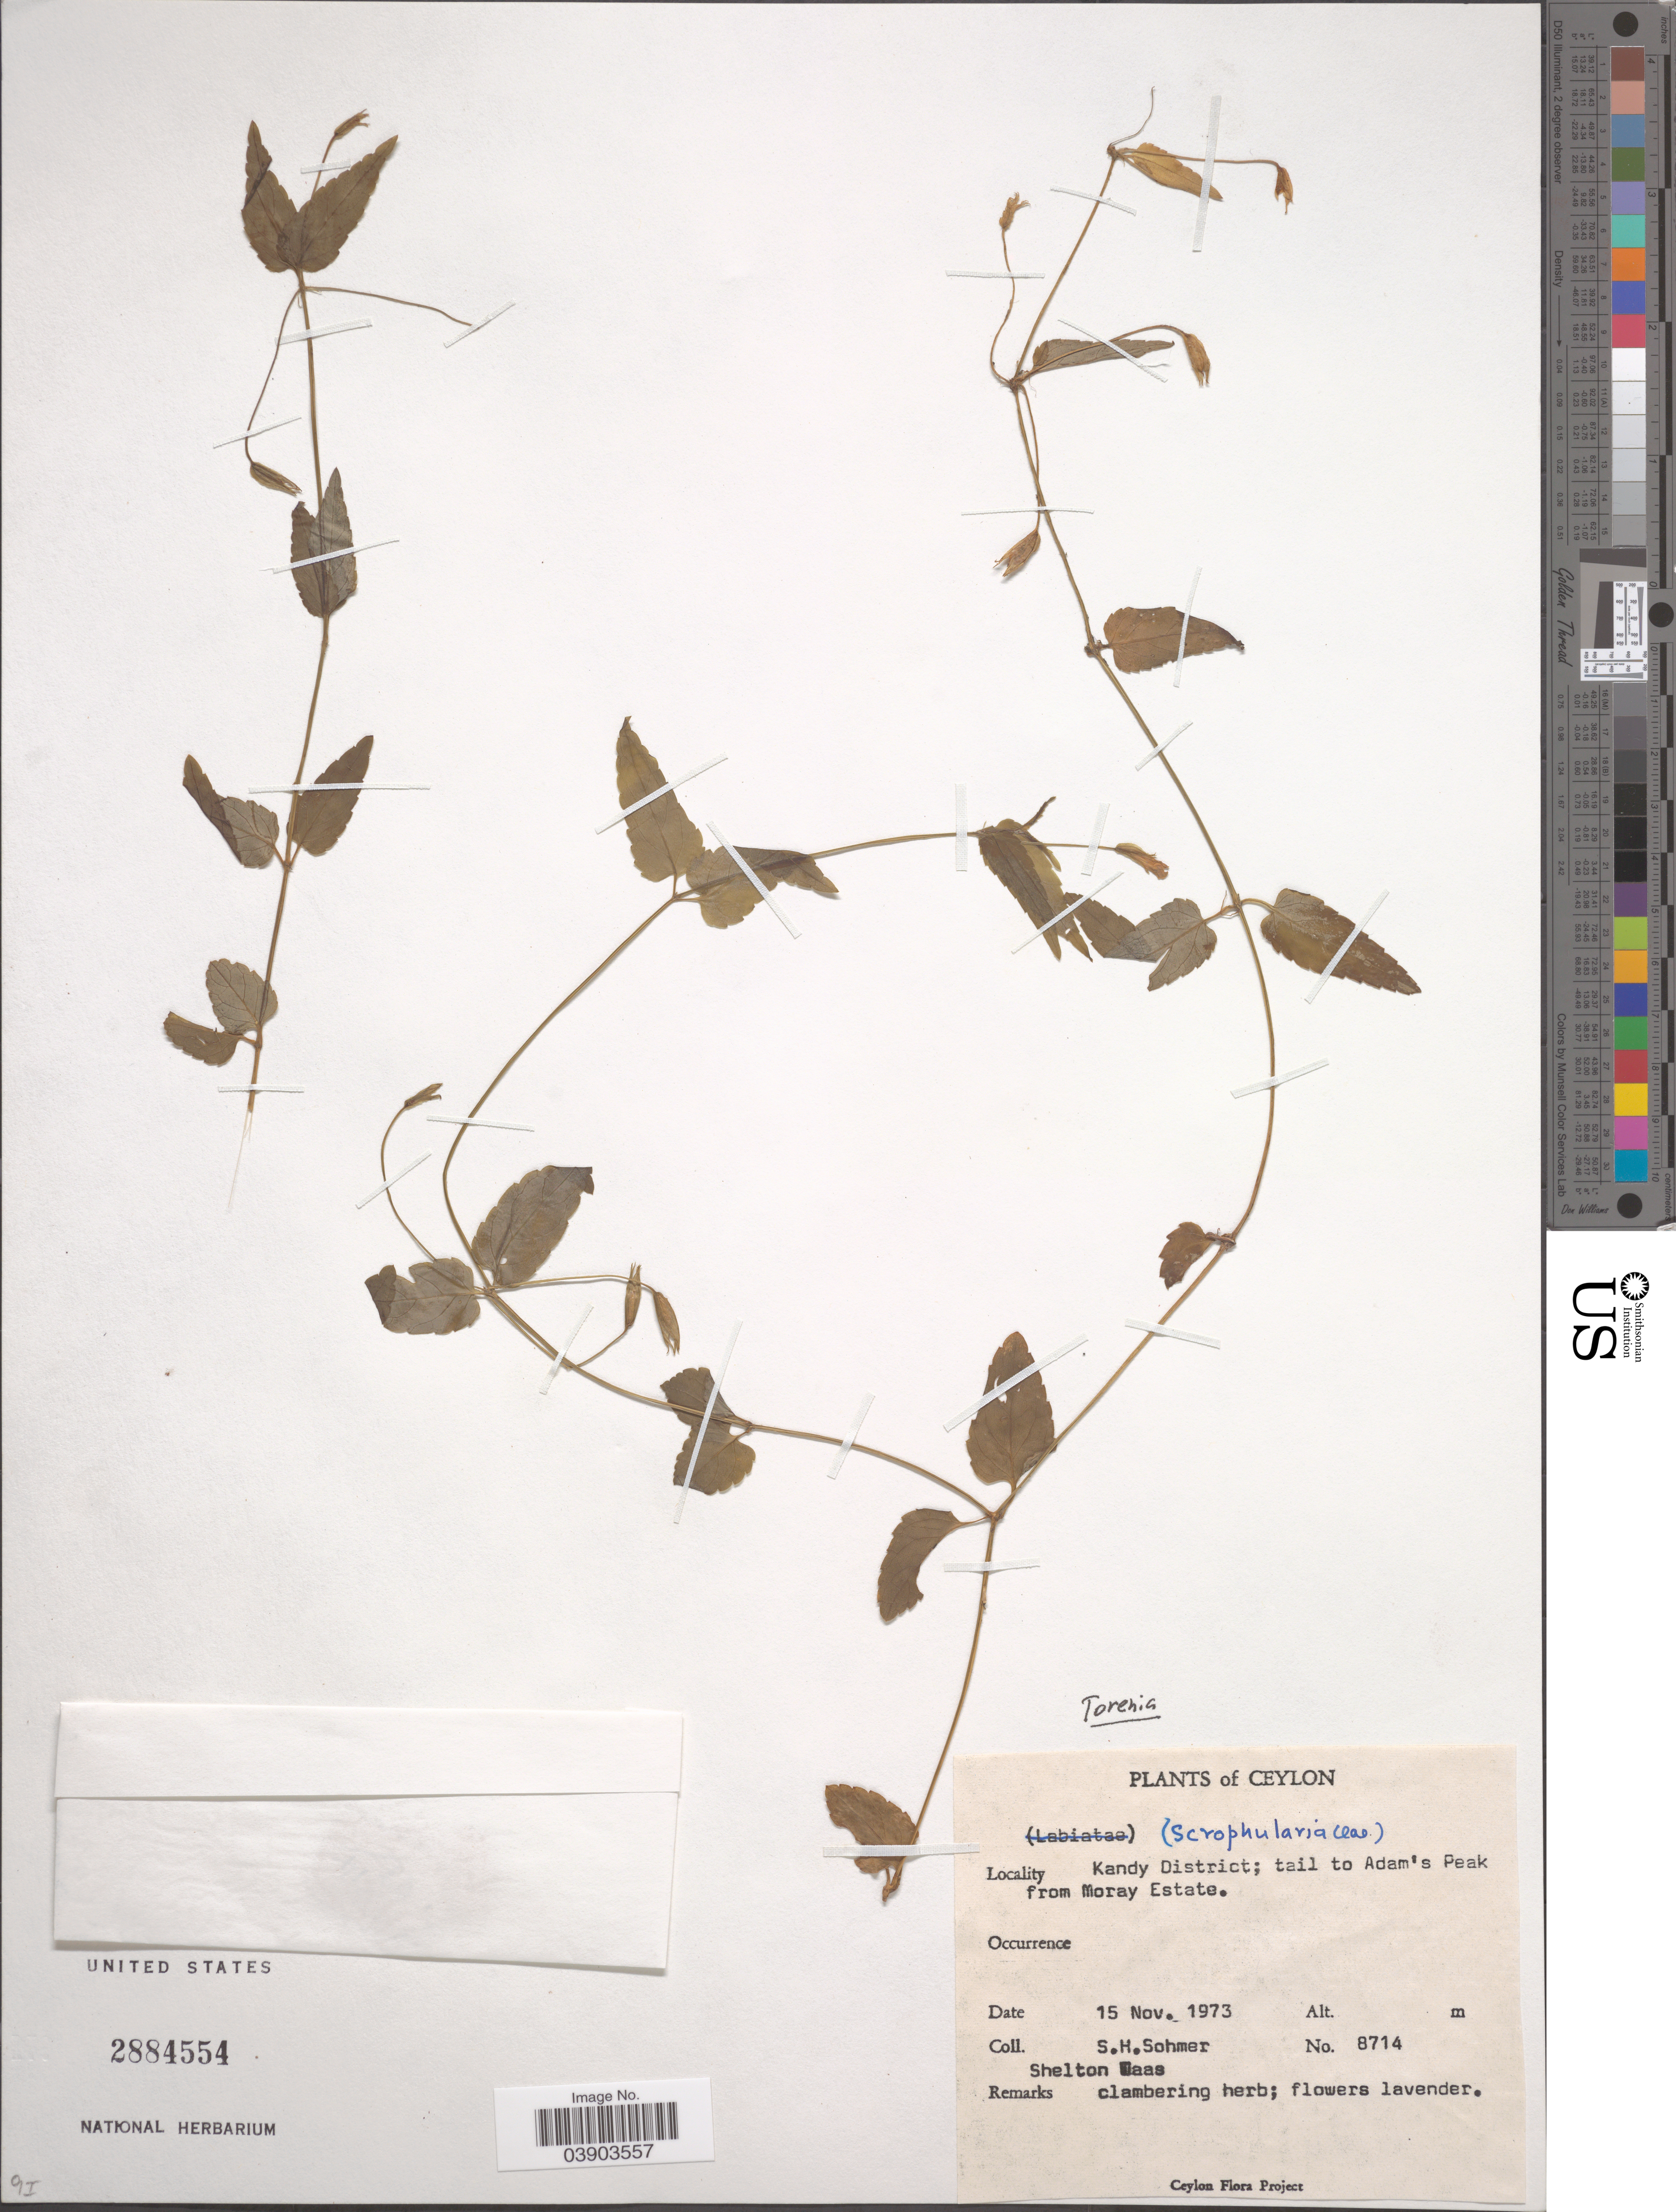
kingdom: Plantae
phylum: Tracheophyta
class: Magnoliopsida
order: Lamiales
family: Linderniaceae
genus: Torenia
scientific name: Torenia sp.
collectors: S. H. Sohmer & S. Waas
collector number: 8714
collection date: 1973-11-15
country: Sri Lanka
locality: Ceylon. Kandy District; tail to Adam's Peak from Moray Estate.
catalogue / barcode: US 2884554